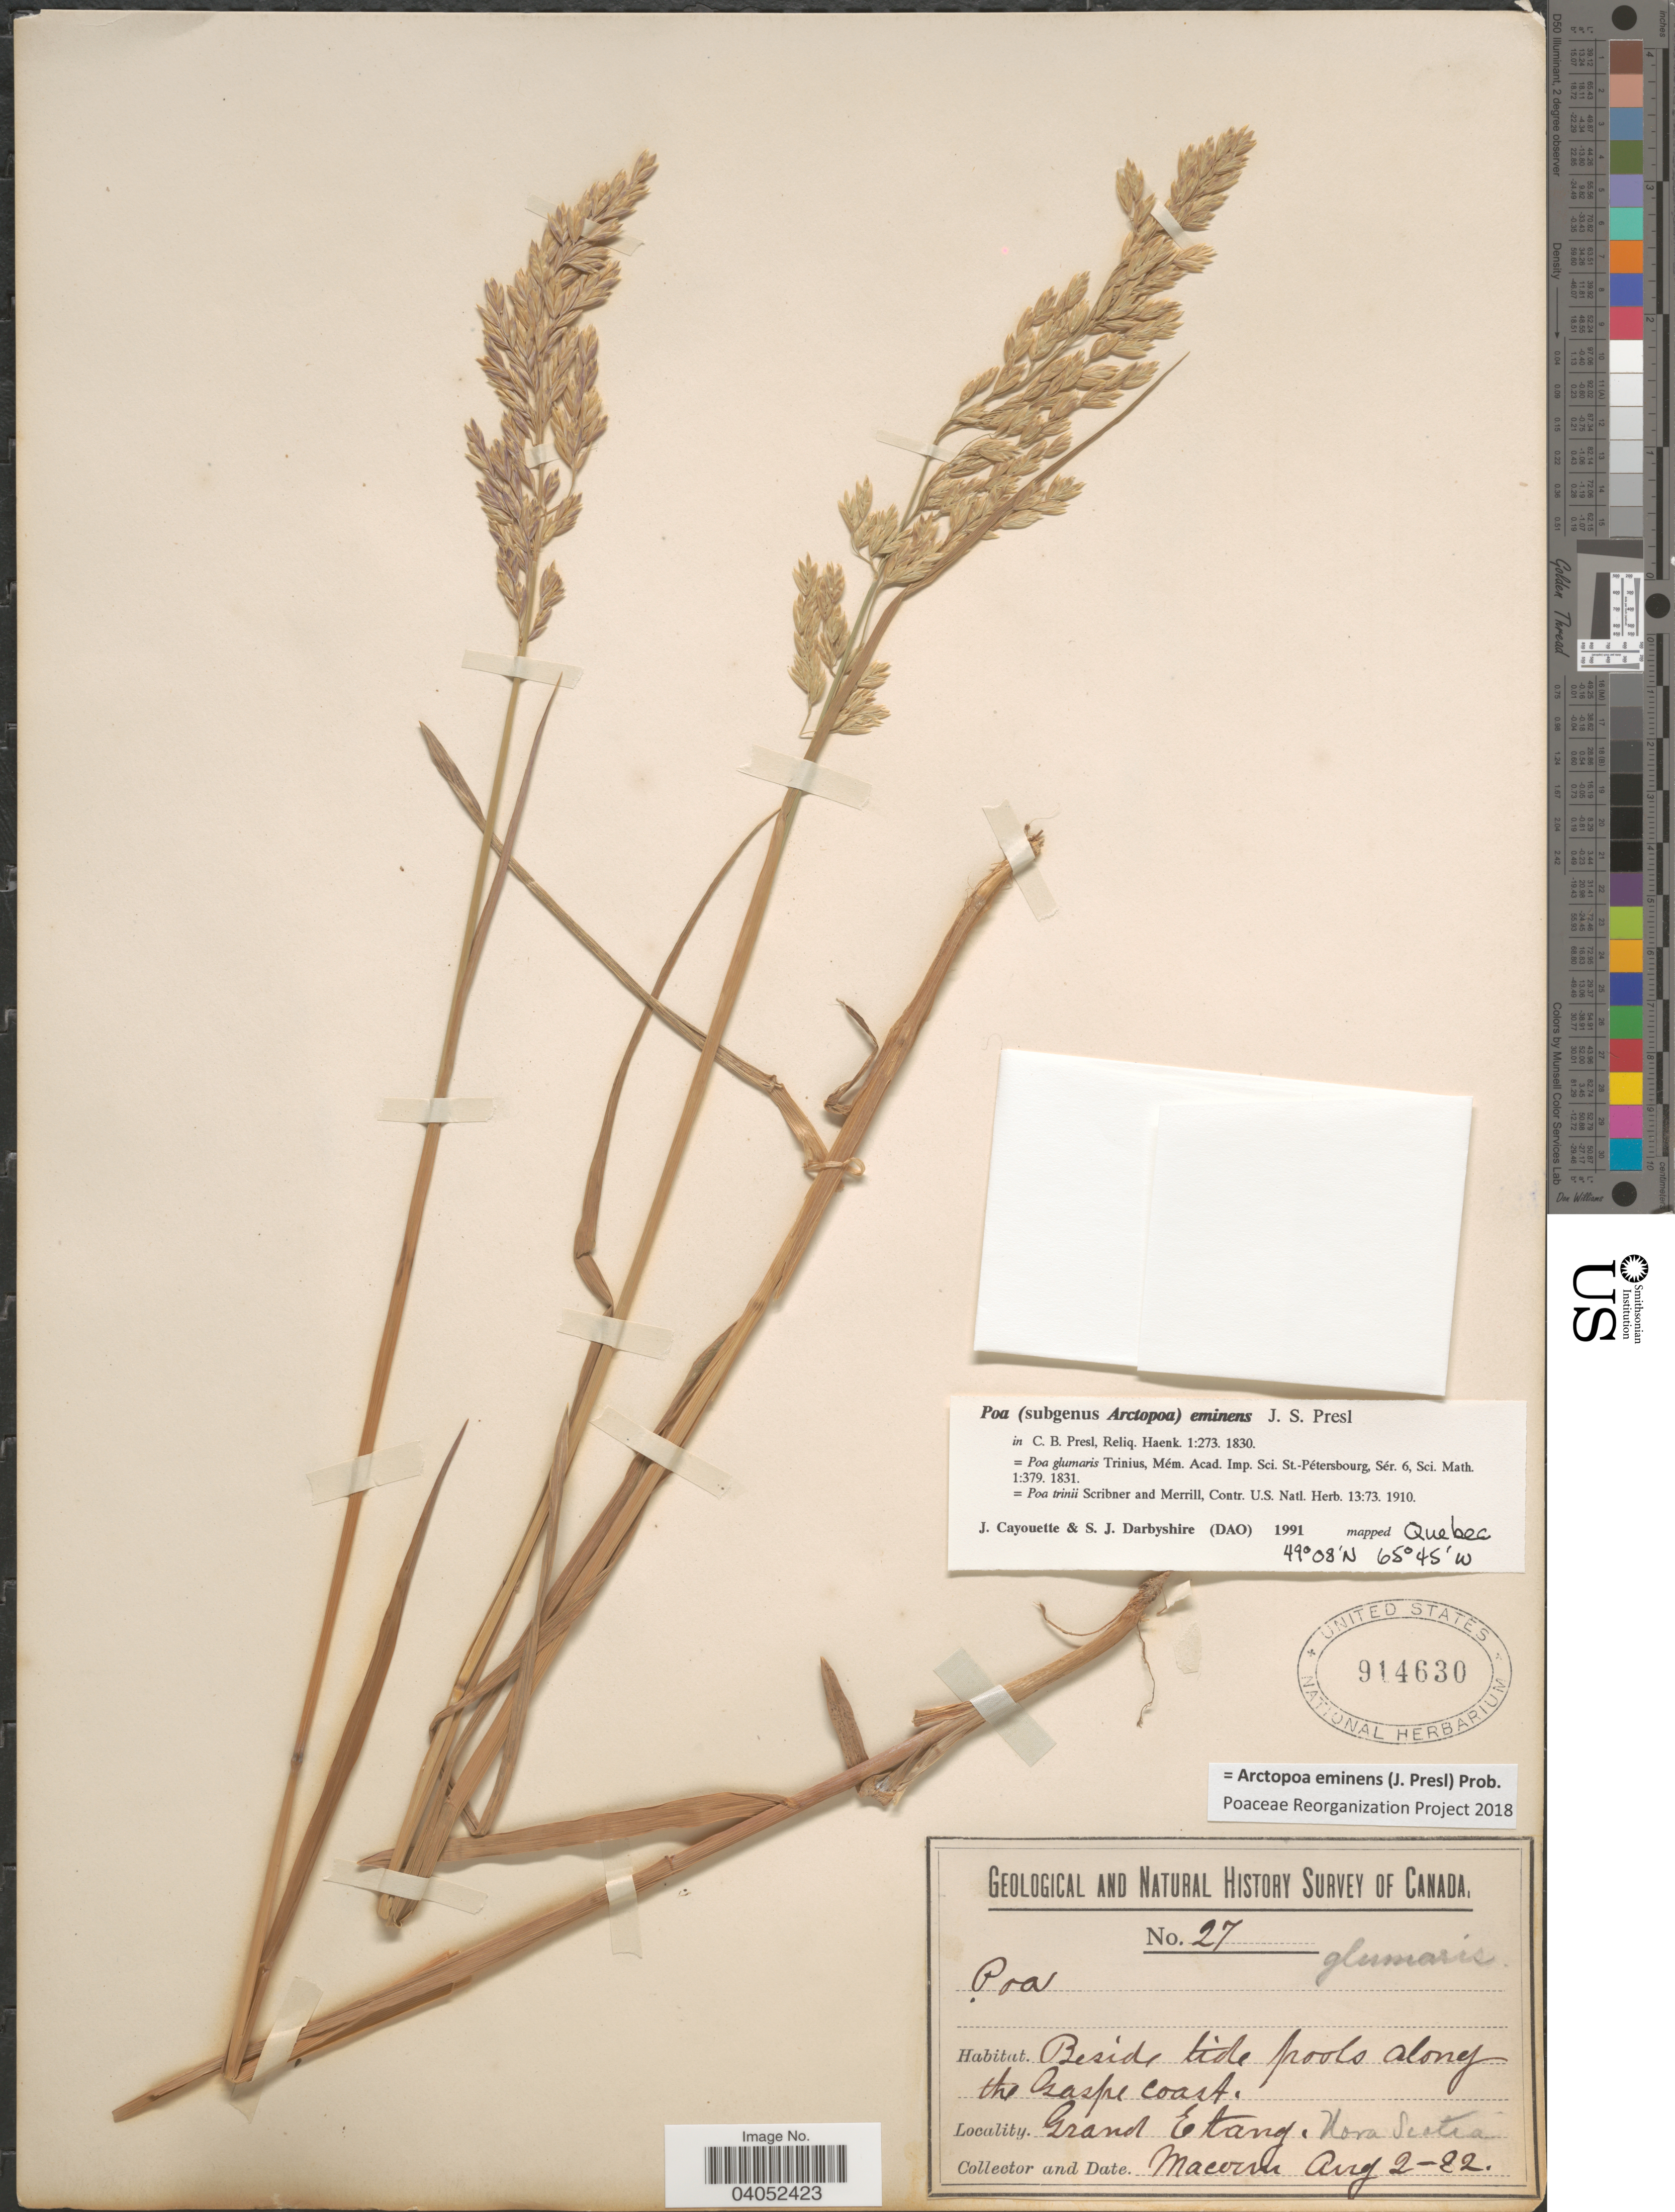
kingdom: Plantae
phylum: Tracheophyta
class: Liliopsida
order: Poales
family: Poaceae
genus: Arctopoa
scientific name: Arctopoa eminens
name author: (J. Presl) Prob.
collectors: -- Macoun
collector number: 27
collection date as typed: Transcribed d/m/y: 2/8/22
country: Canada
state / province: Nova Scotia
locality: Beside tide pools along the Gaspe coast. Grand Etang.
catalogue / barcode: US 914630